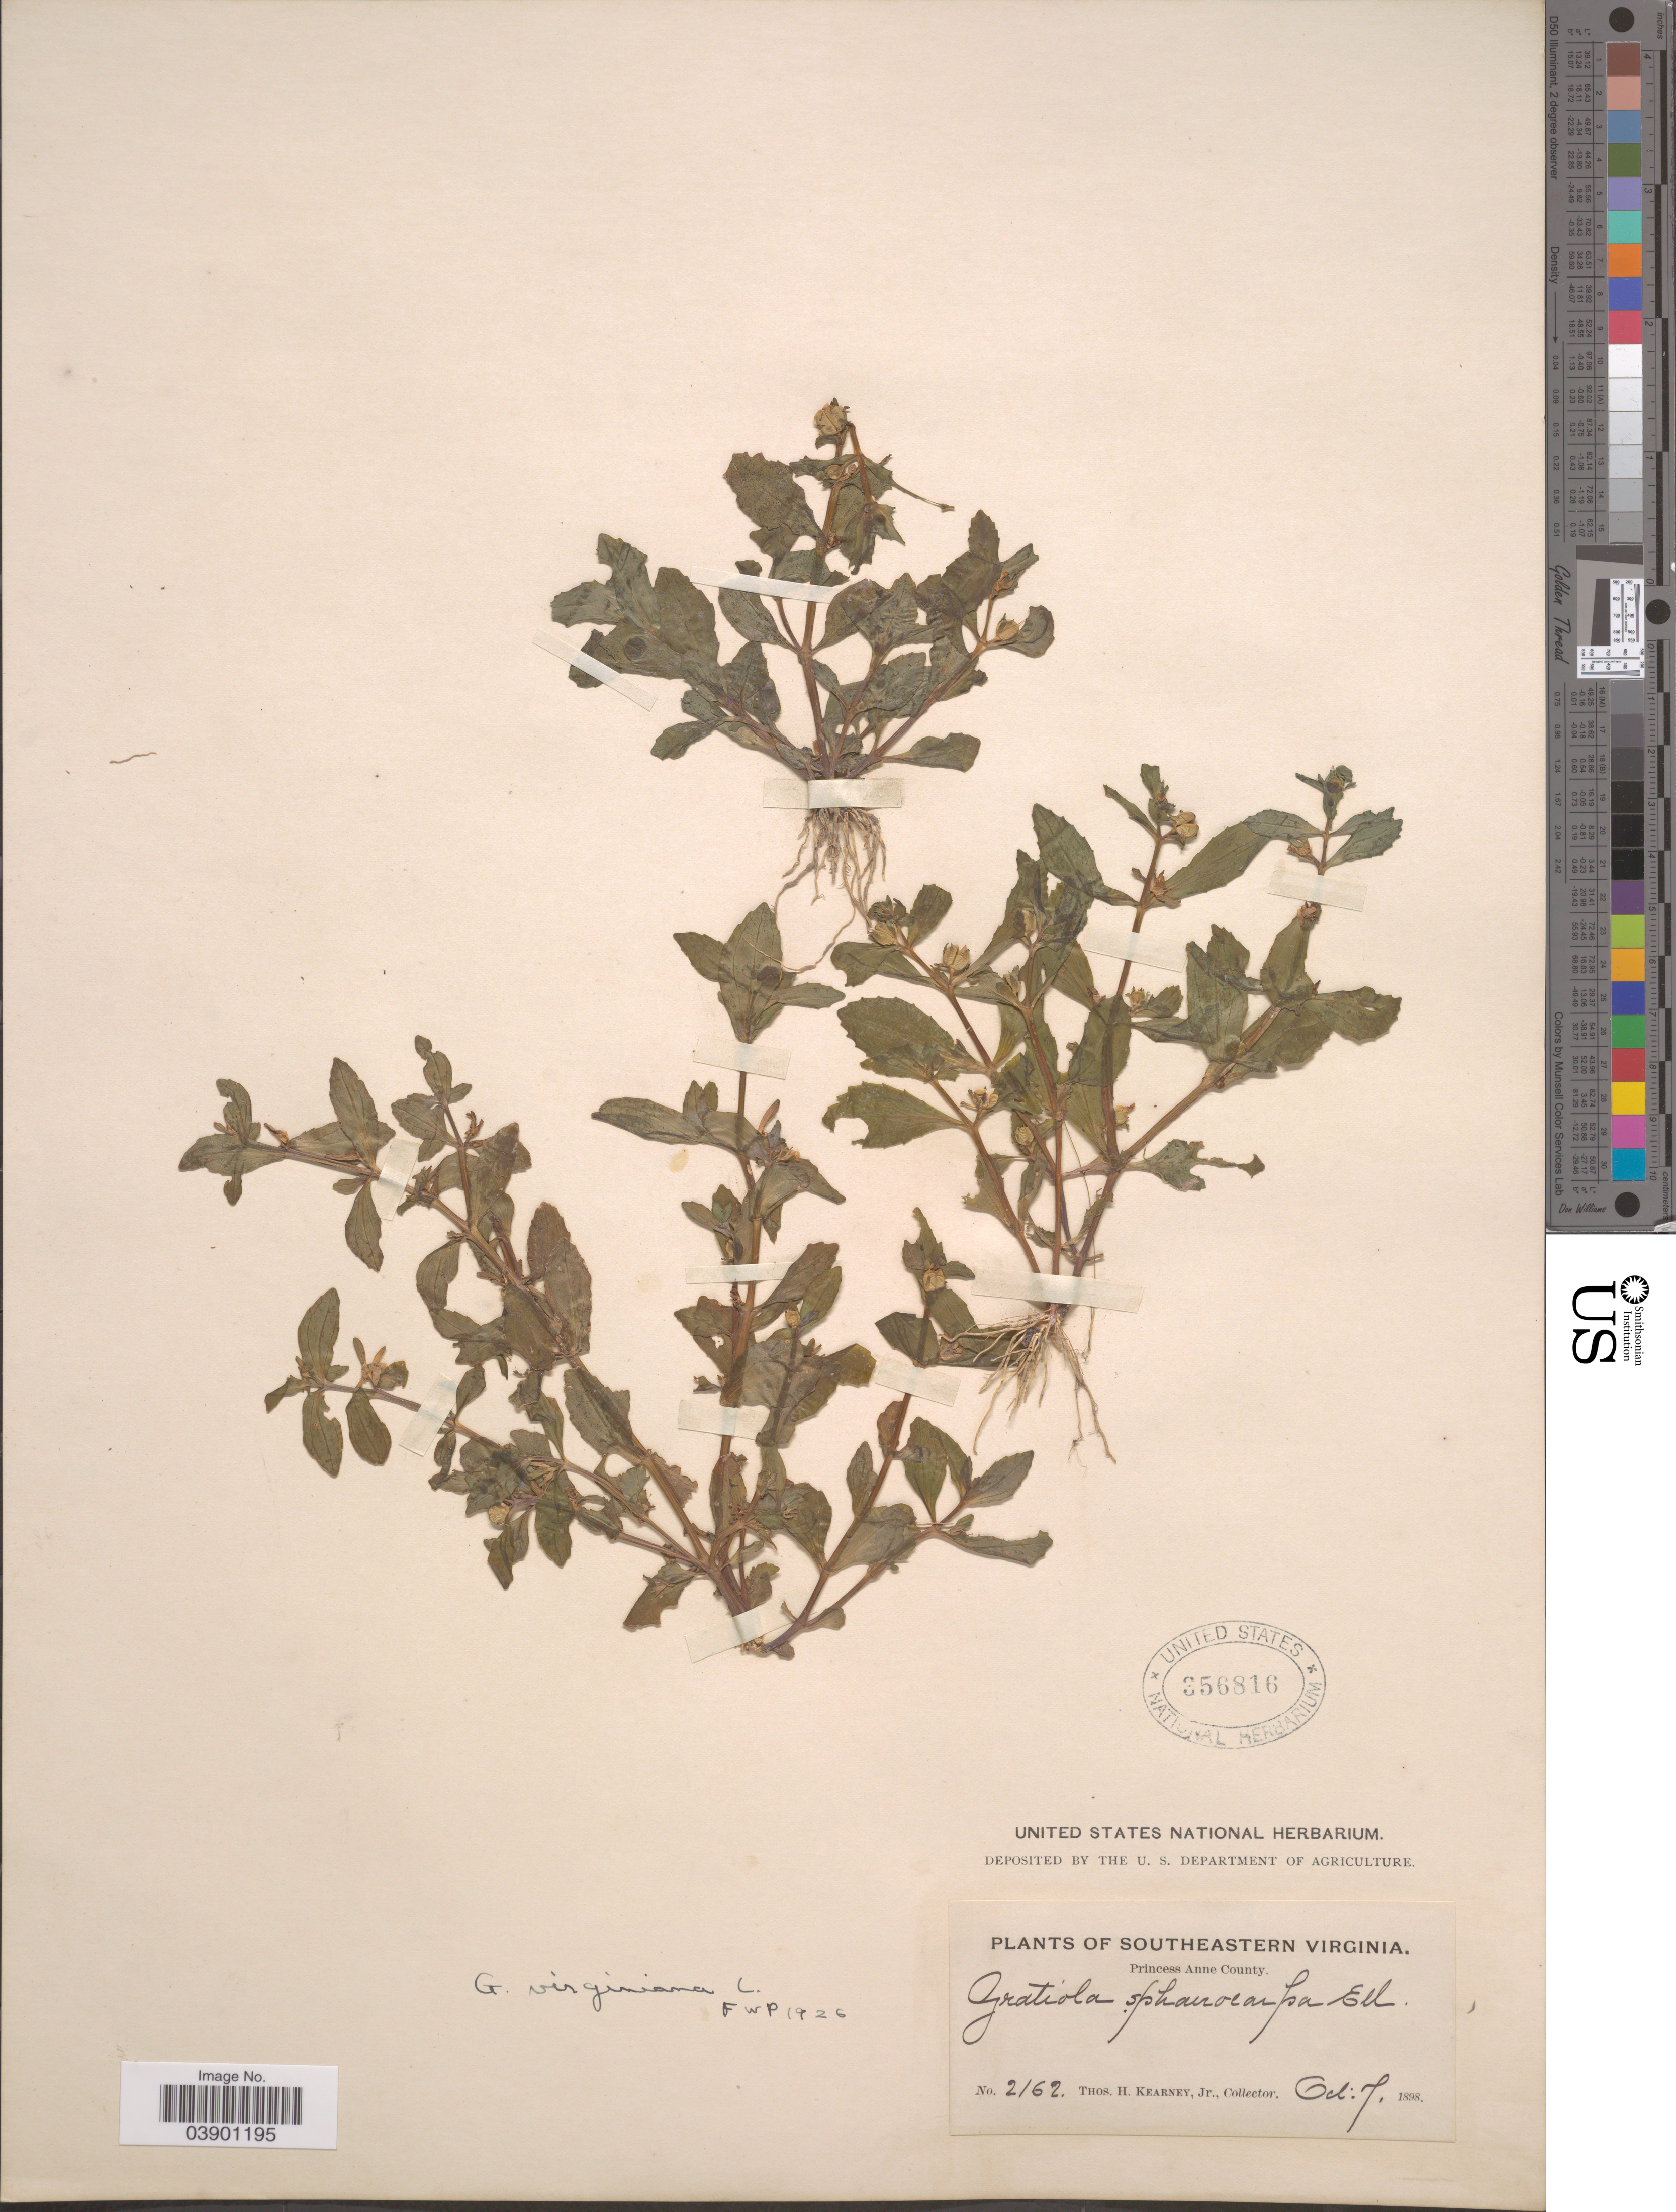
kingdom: Plantae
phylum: Tracheophyta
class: Magnoliopsida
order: Lamiales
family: Plantaginaceae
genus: Gratiola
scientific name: Gratiola virginiana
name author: L.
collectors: T. H. Kearney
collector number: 2162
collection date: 1898-10-07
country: United States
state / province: Virginia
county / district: City of Virginia Beach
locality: Southeastern Virginia. Princess Anne County.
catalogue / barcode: US 356816